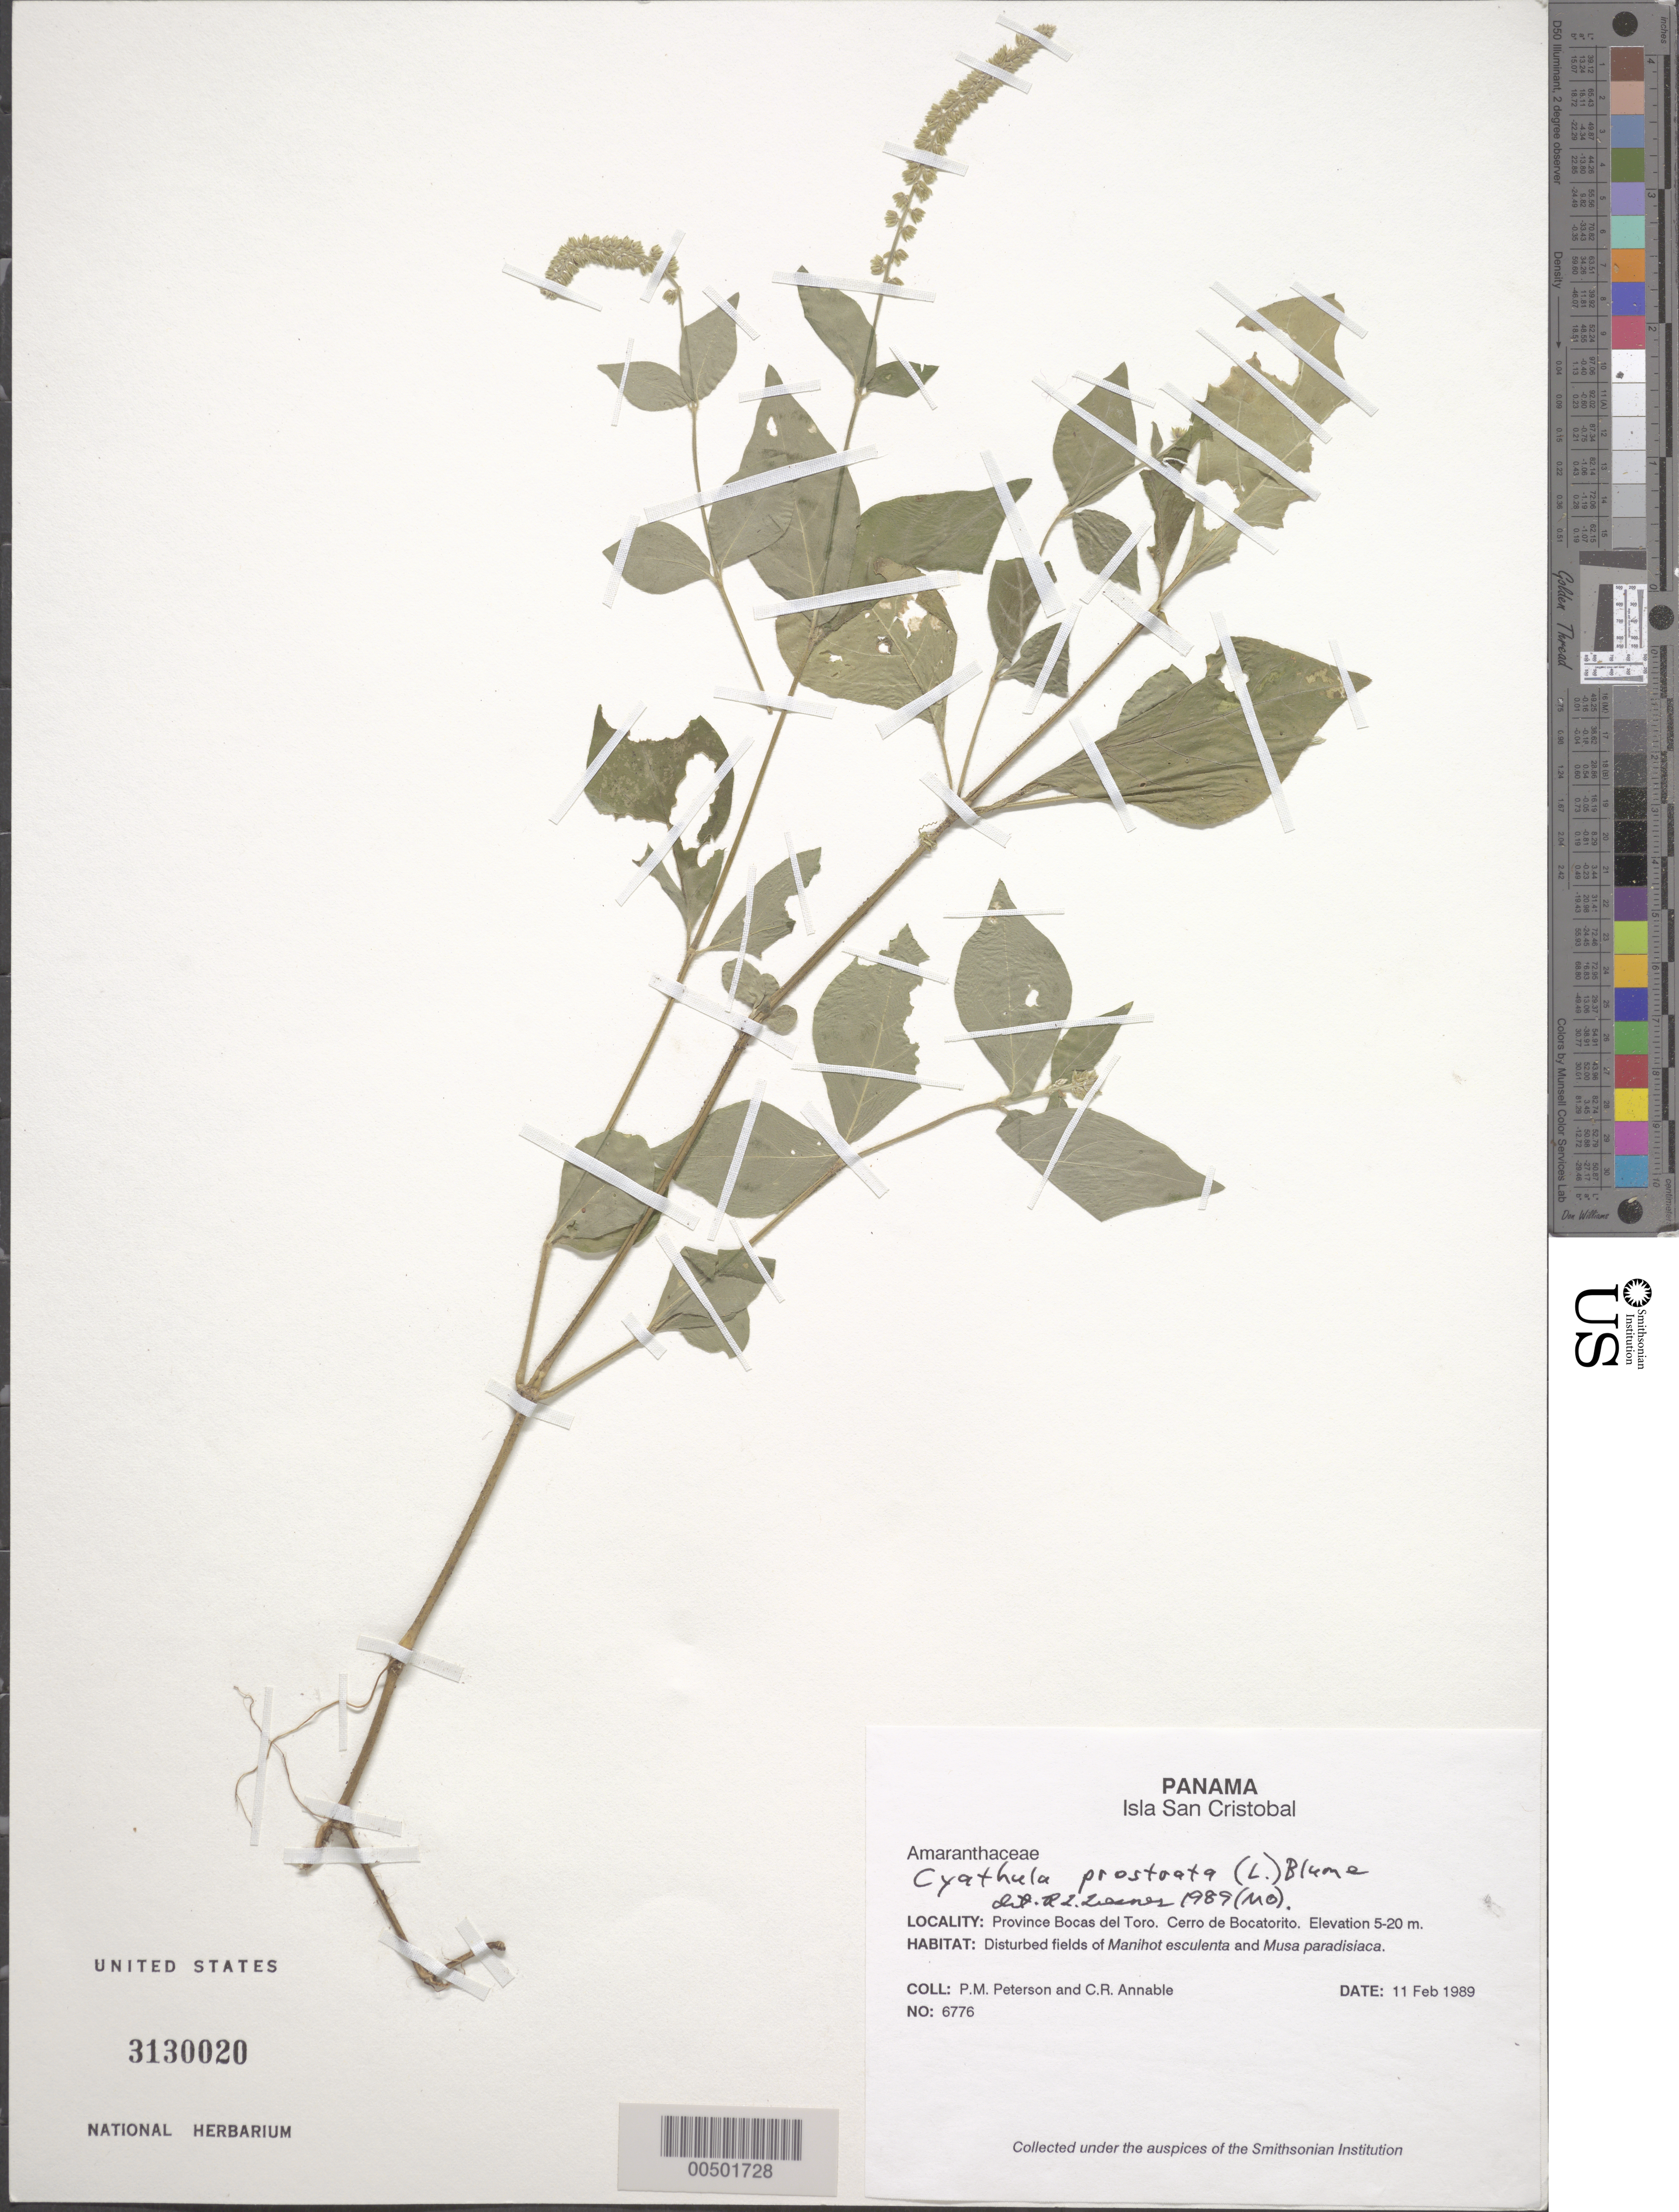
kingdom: Plantae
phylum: Tracheophyta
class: Magnoliopsida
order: Caryophyllales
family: Amaranthaceae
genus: Cyathula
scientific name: Cyathula prostrata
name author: (L.) Blume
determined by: Liesner, R. L.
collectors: P. M. Peterson & C. R. Annable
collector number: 06776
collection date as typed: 11 Feb 1989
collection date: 1989-02-11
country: Panama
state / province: Bocas del Toro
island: San Cristóbal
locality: Isla San Cristobal, Cerro de BocaTorito.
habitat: Disturbed fields of Manihot esculenta and Musa paradisiaca.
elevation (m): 5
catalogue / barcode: US 3130020